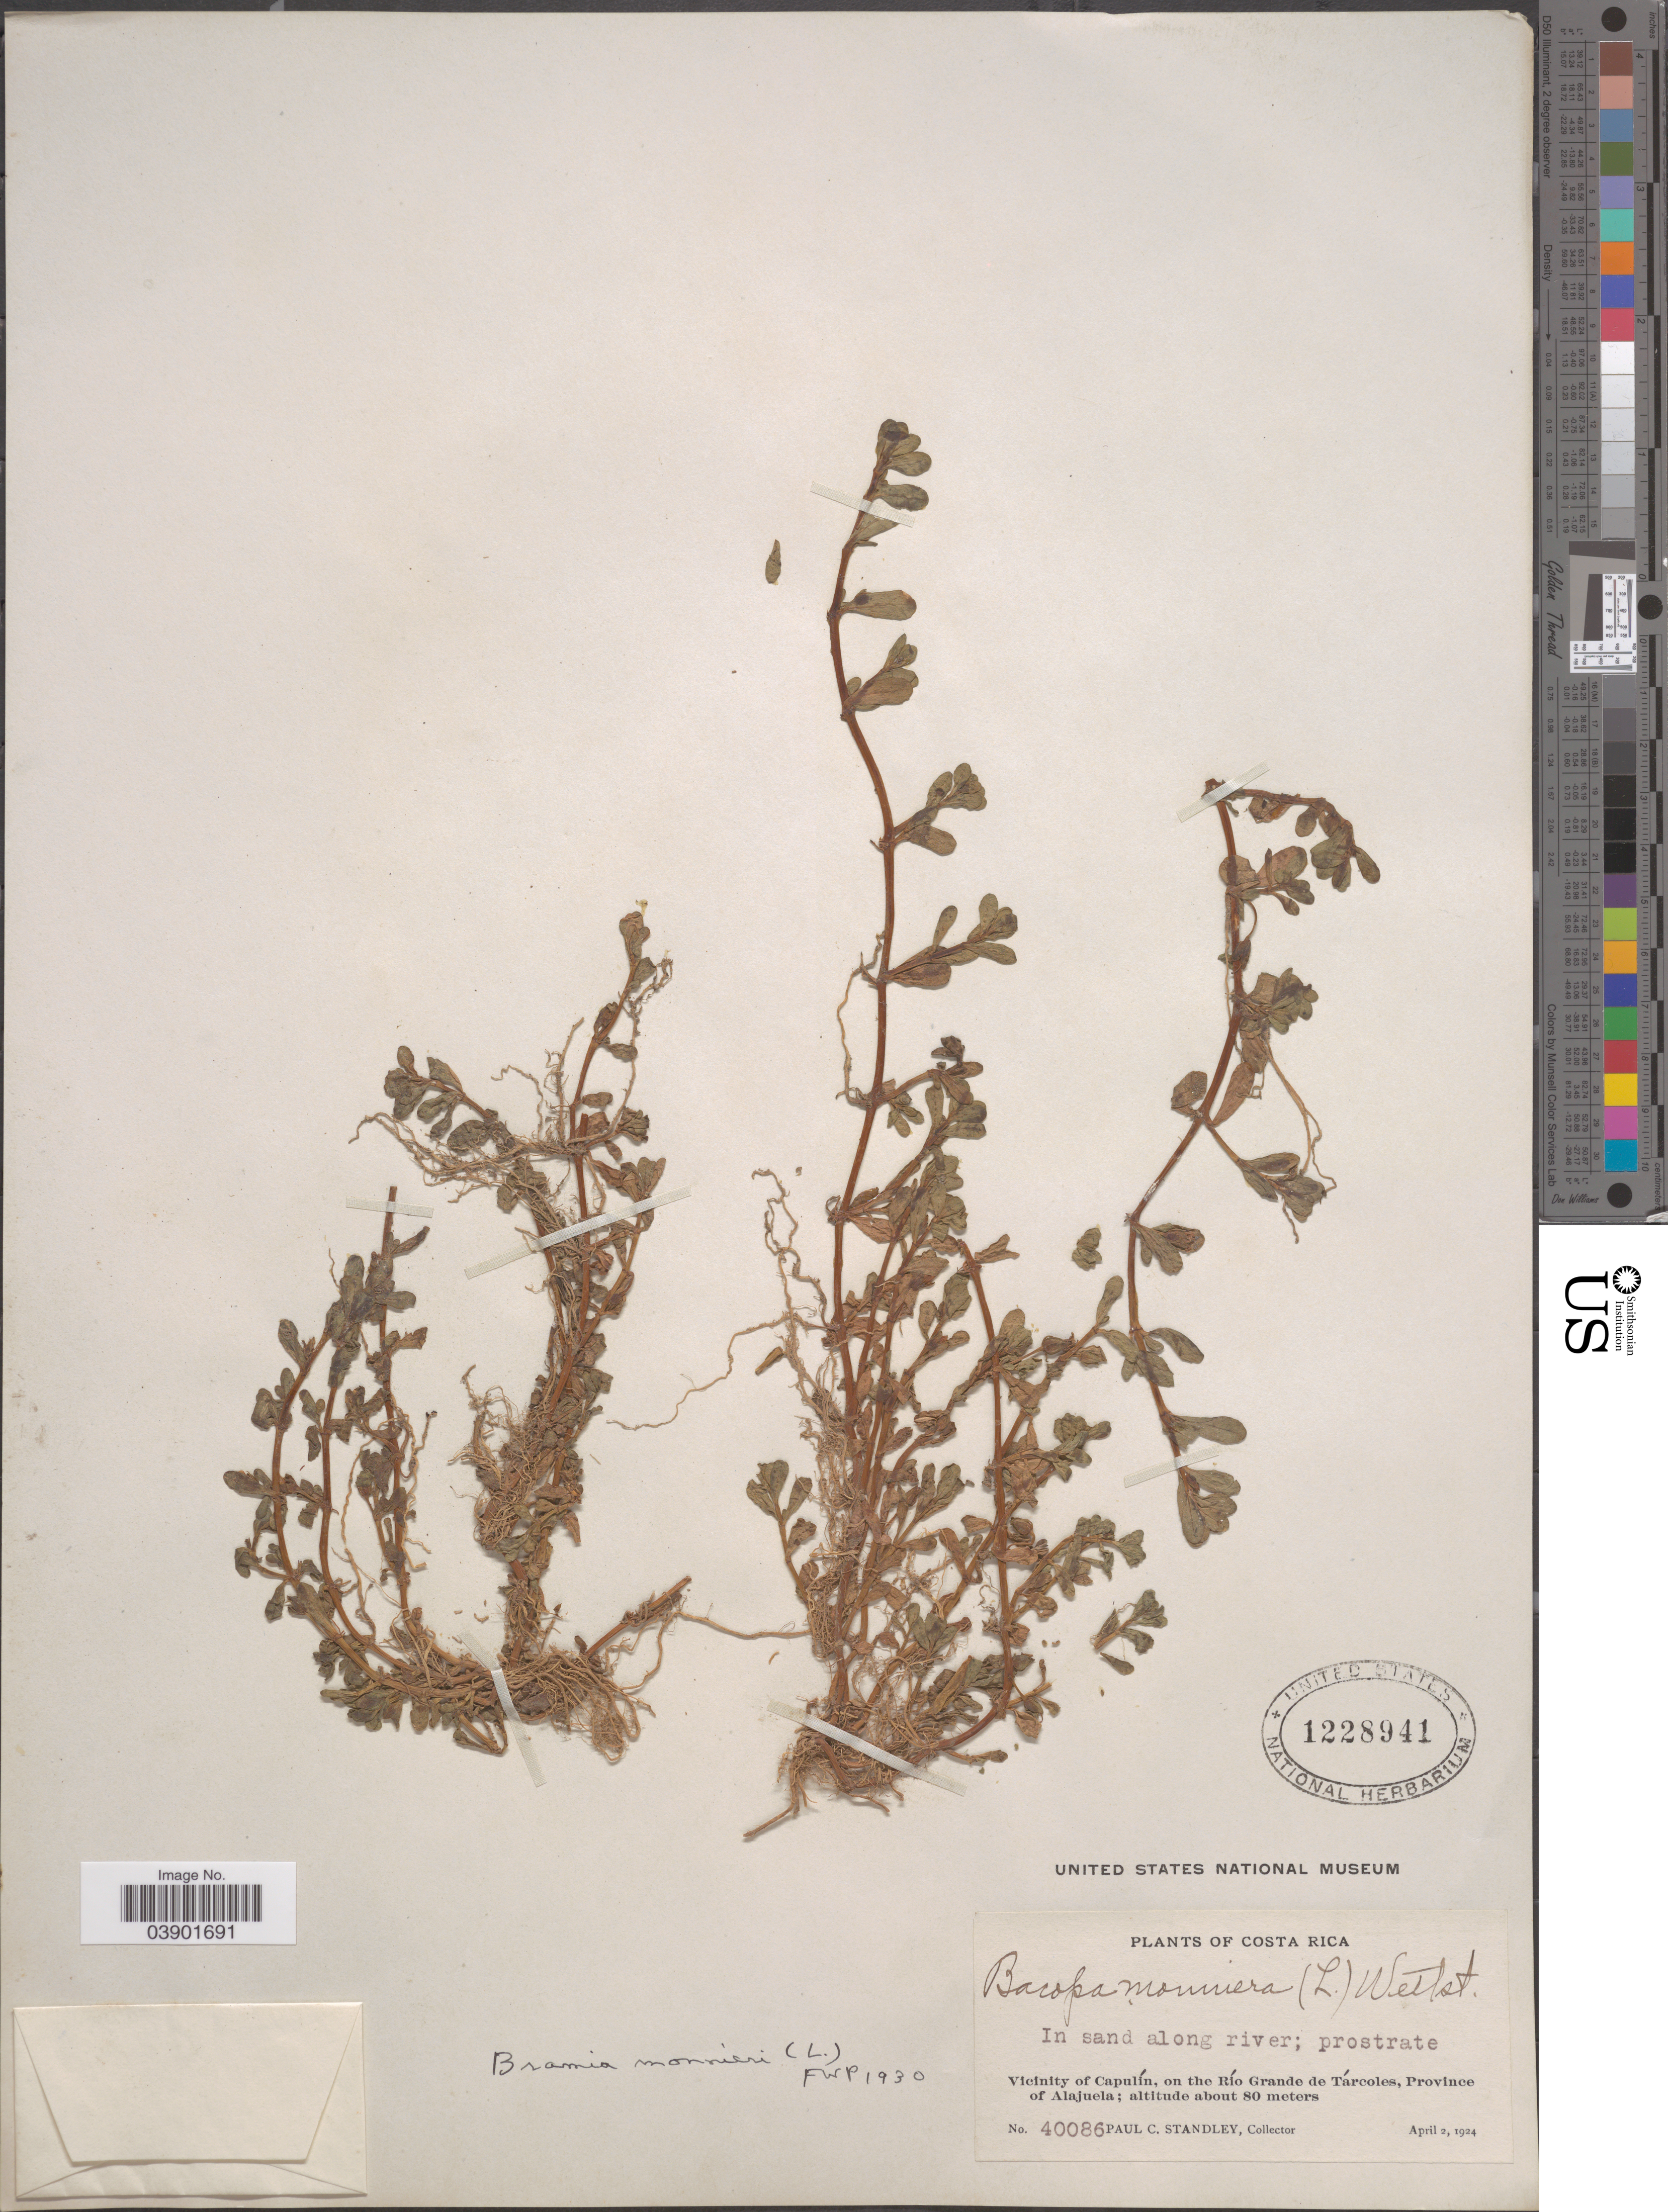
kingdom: Plantae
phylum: Tracheophyta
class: Magnoliopsida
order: Lamiales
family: Plantaginaceae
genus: Bacopa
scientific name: Bacopa monnieri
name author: (L.) Pennell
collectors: P. C. Standley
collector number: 40086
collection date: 1924-04-02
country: Costa Rica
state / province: Alajuela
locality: Vicinity of Capulín, on the Río Grande de Tárcoles.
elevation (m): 80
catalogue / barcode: US 1228941